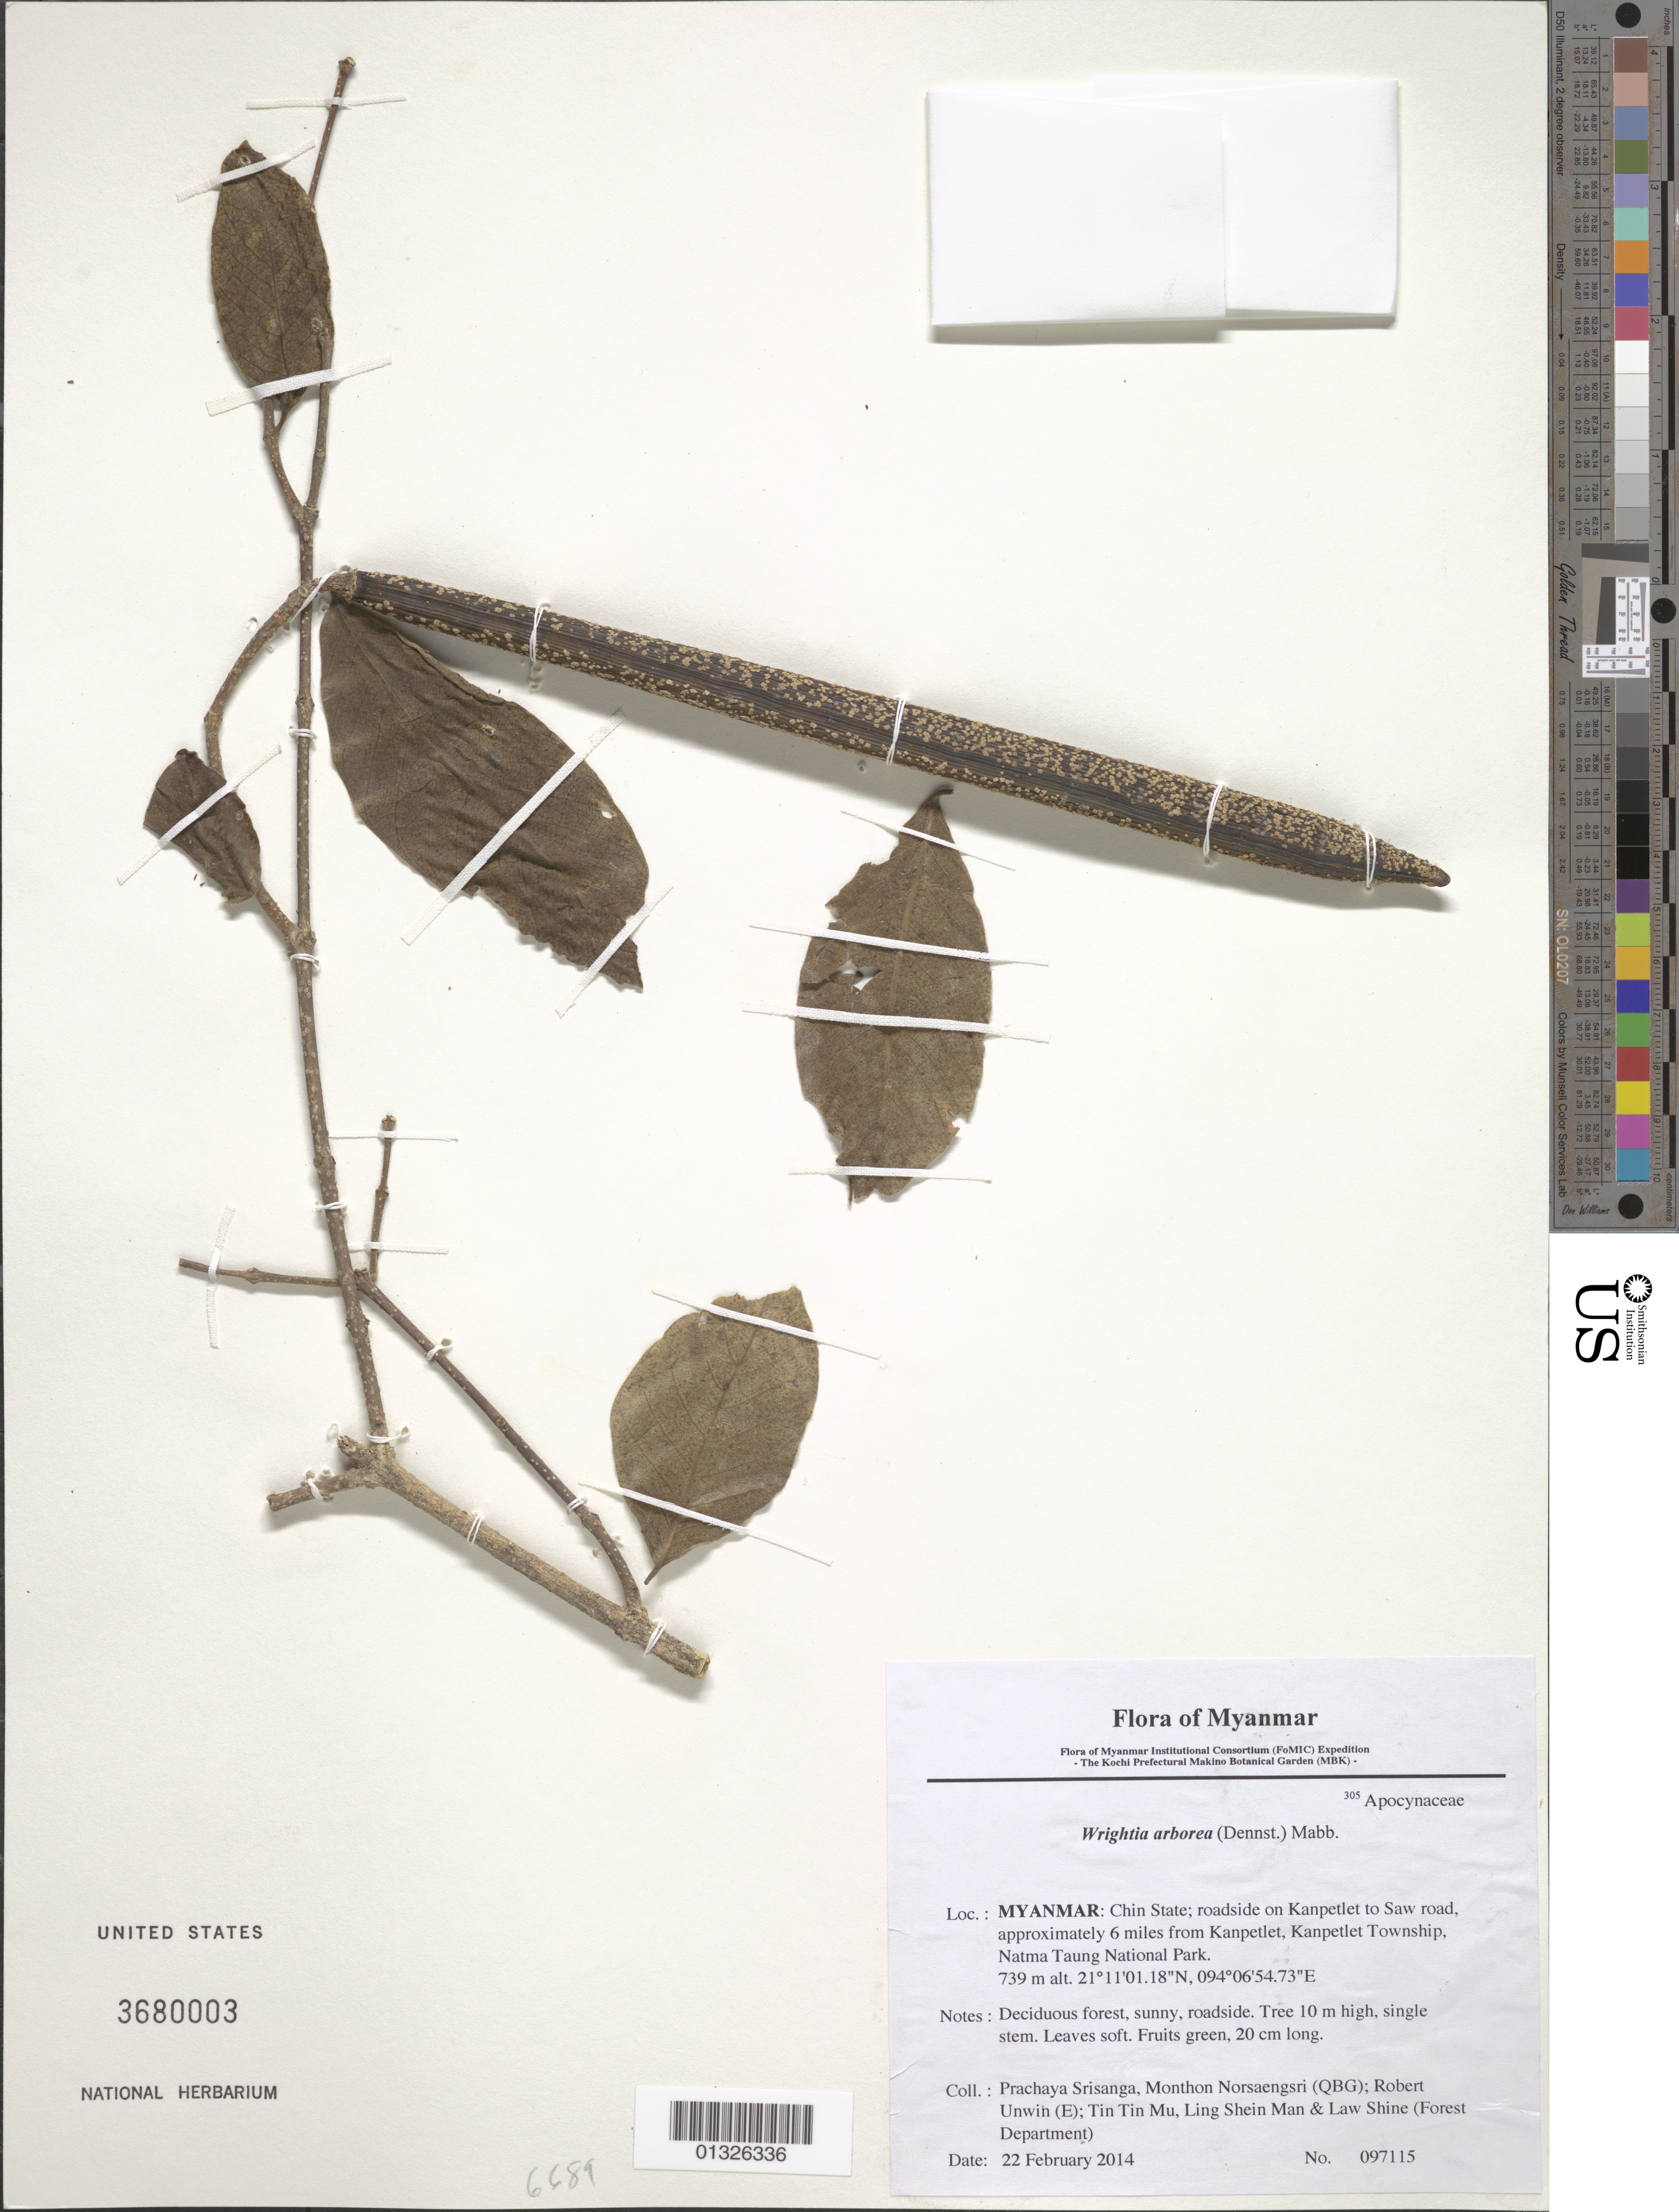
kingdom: Plantae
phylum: Tracheophyta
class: Magnoliopsida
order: Gentianales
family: Apocynaceae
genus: Wrightia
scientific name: Wrightia arborea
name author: (Dennst.) Mabb.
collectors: P. Srisanga, M. Norsaengsri, R. Unwin, Tin Tin Mu, Ling Shein Man & L. Shine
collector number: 97115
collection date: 2014-02-22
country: Myanmar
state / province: Chin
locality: Roadside on Kanpetlet to Saw road, approximately 6 miles from Kanpetlet, Kanpetlet Township, Natma Taung National Park.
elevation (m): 739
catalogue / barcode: US 3680003